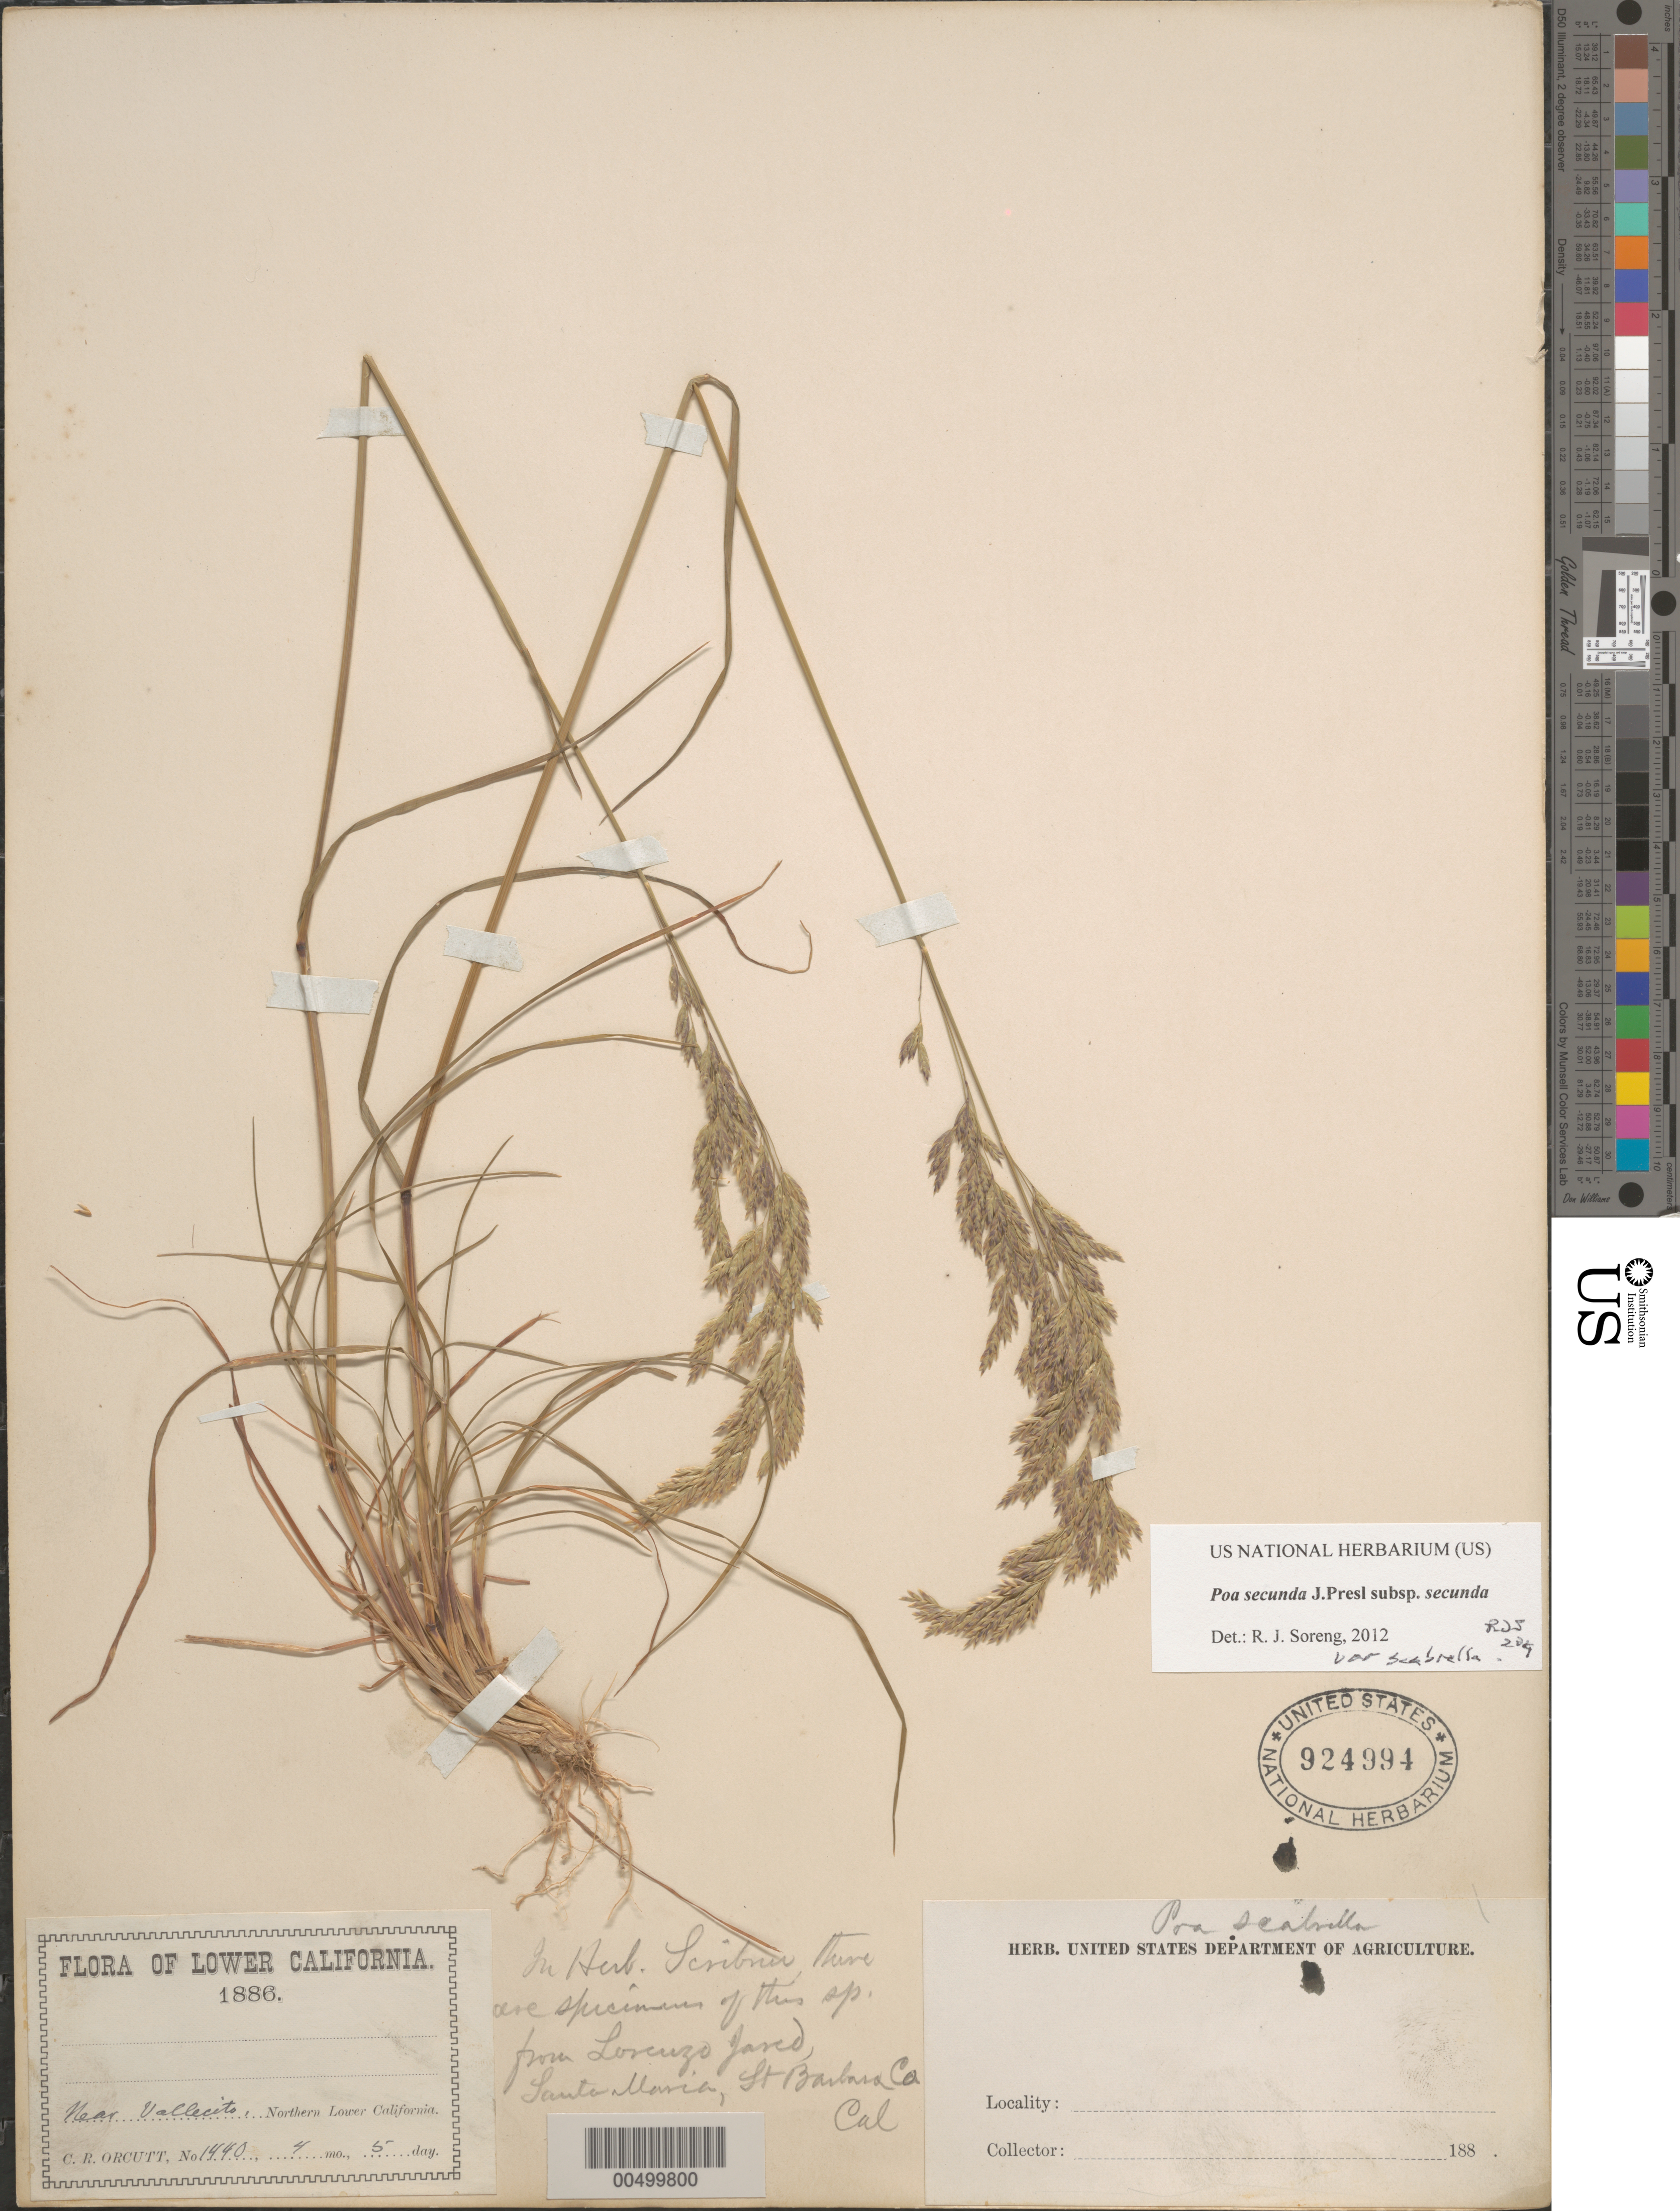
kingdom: Plantae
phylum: Tracheophyta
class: Liliopsida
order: Poales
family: Poaceae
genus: Poa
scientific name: Poa secunda subsp. secunda var. scabrella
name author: (Thurb.) Soreng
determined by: Soreng, Robert J., Research Associate (BOT), Smithsonian Institution - National Museum of Natural History (UNITED STATES)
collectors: C. R. Orcutt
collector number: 1440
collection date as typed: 5 Apr 1886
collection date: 1886-04-05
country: Mexico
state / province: Baja California Norte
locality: Near Vallecito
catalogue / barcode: US 924994